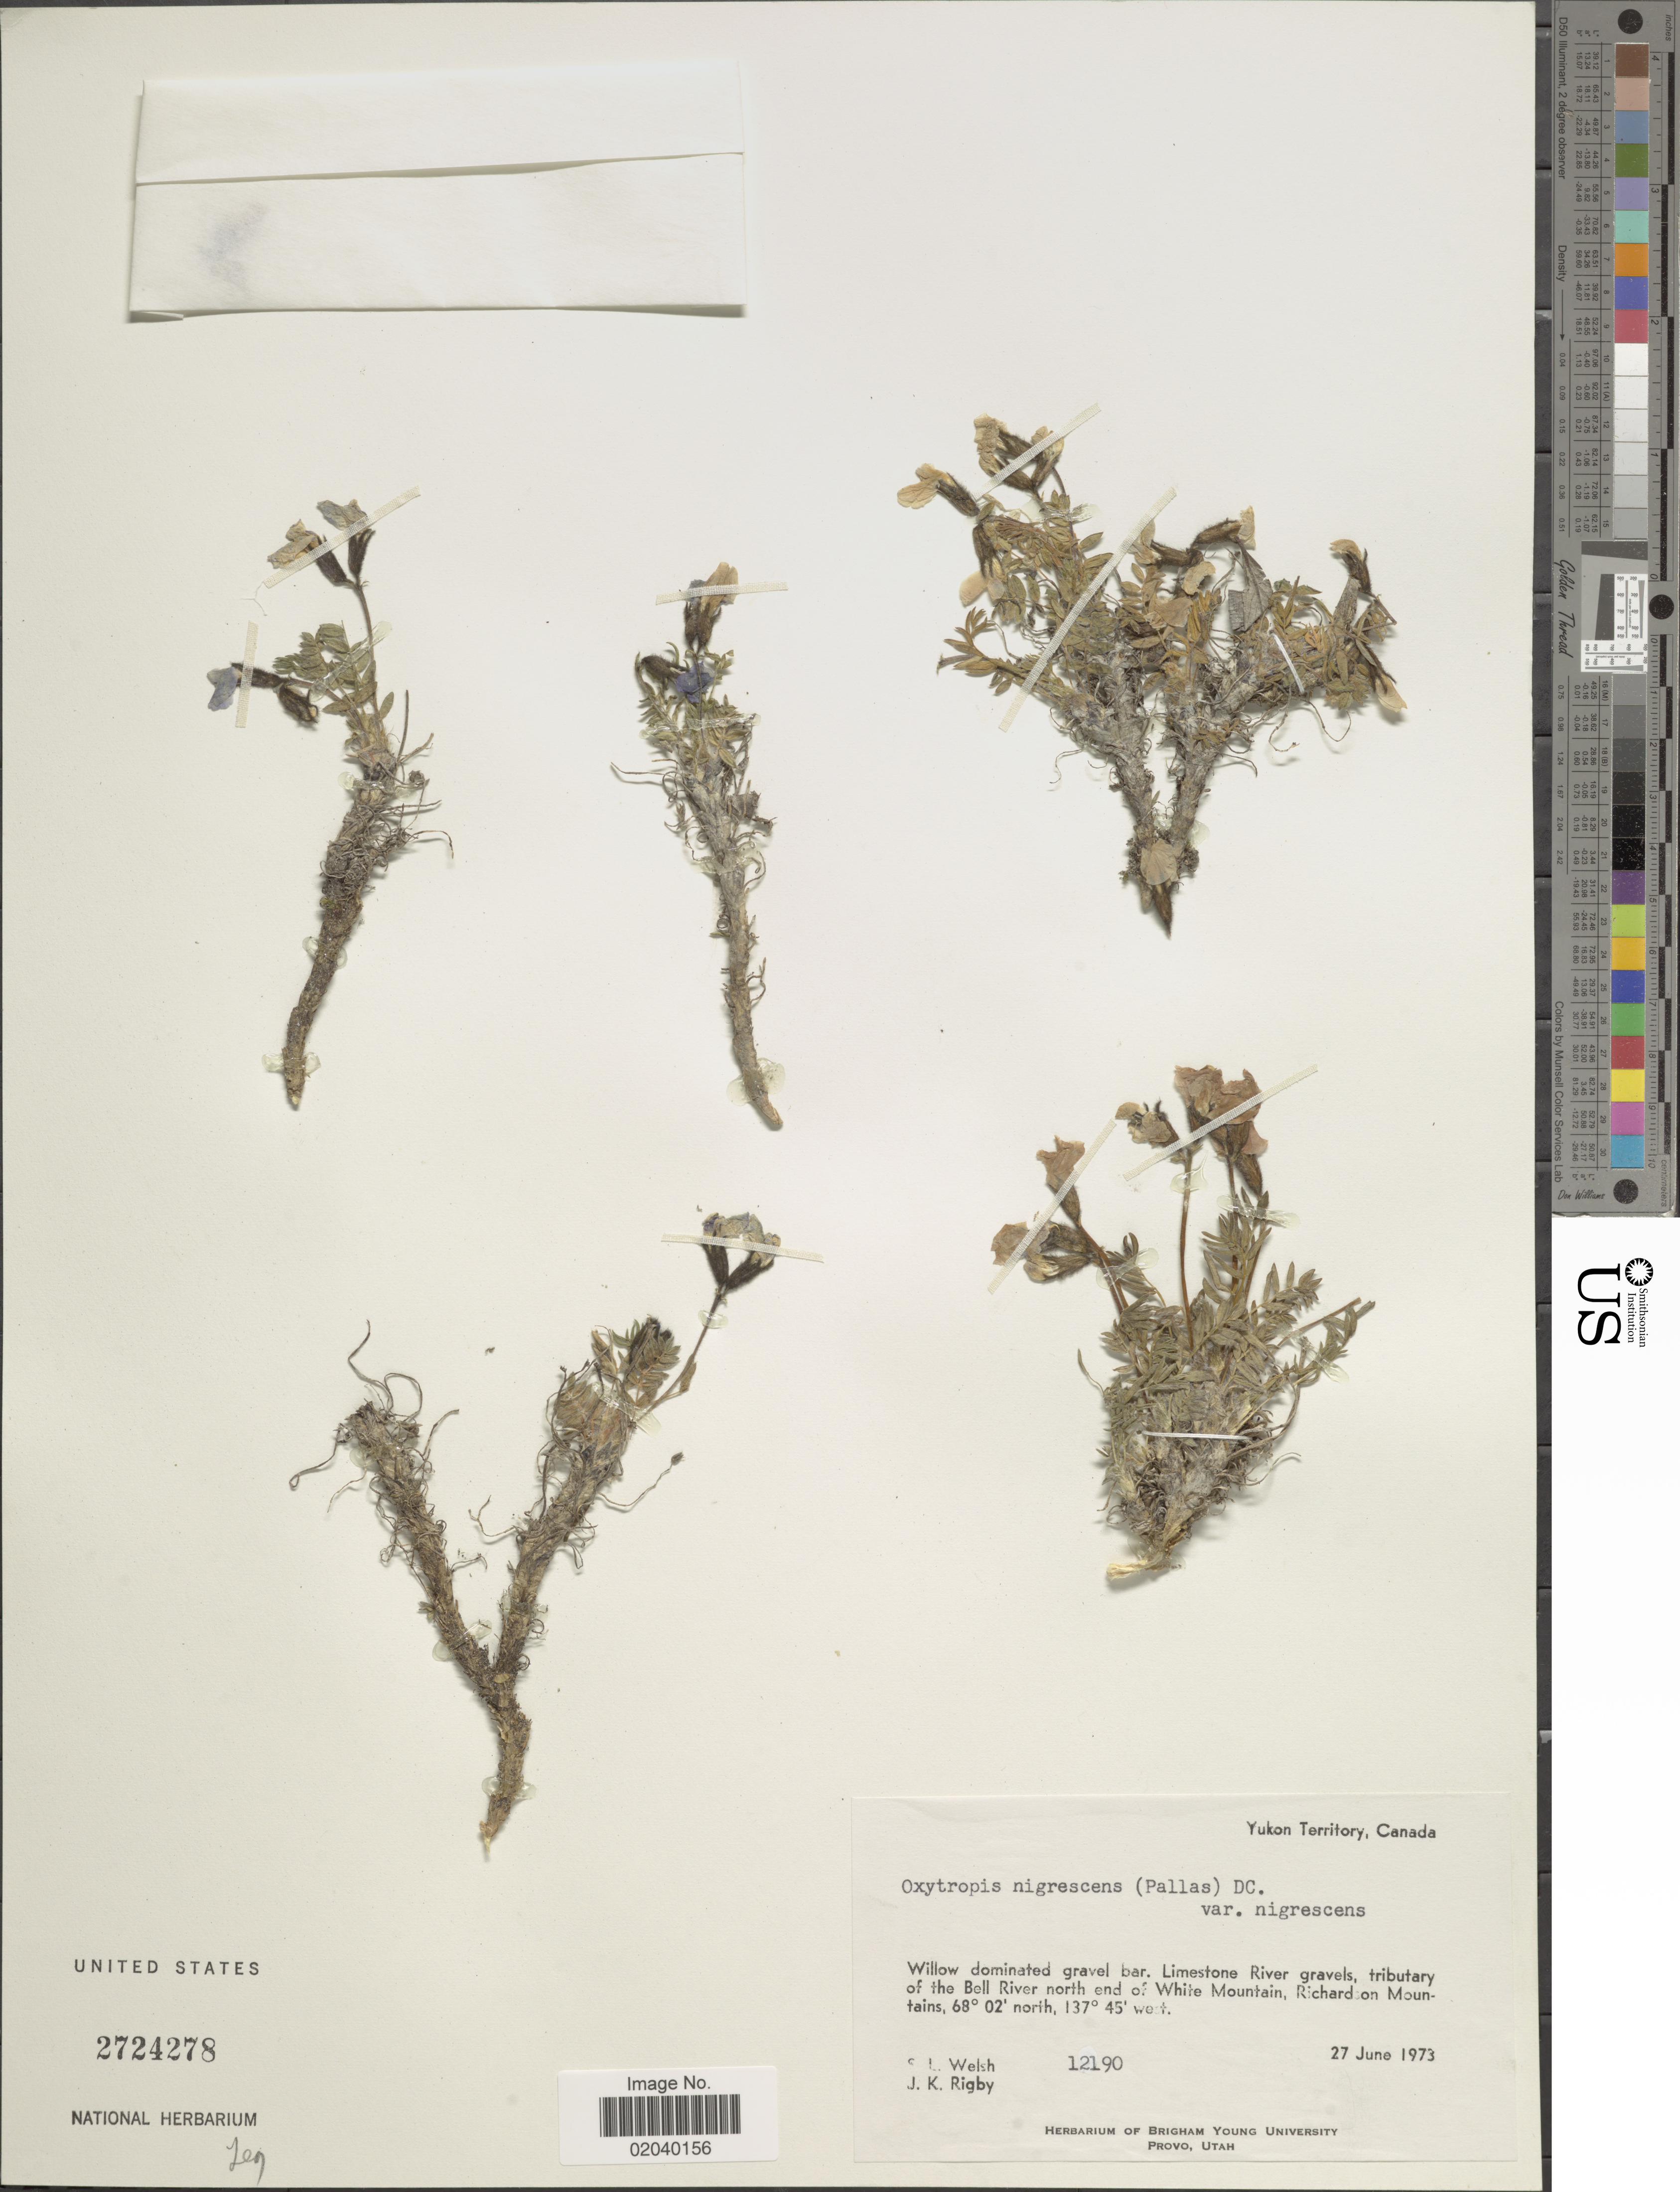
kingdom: Plantae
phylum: Tracheophyta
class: Magnoliopsida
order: Fabales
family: Fabaceae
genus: Oxytropis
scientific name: Oxytropis nigrescens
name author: (Pall.) Fisch. ex DC.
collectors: S. Welsh & J. Rigby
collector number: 12190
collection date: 1973-06-27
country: Canada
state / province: Yukon Territory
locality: Willow dominated gravel bar. Limestone River gravels, tributary of the Bell River north end of White Mountain, Richard on Mountains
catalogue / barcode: US 2724278